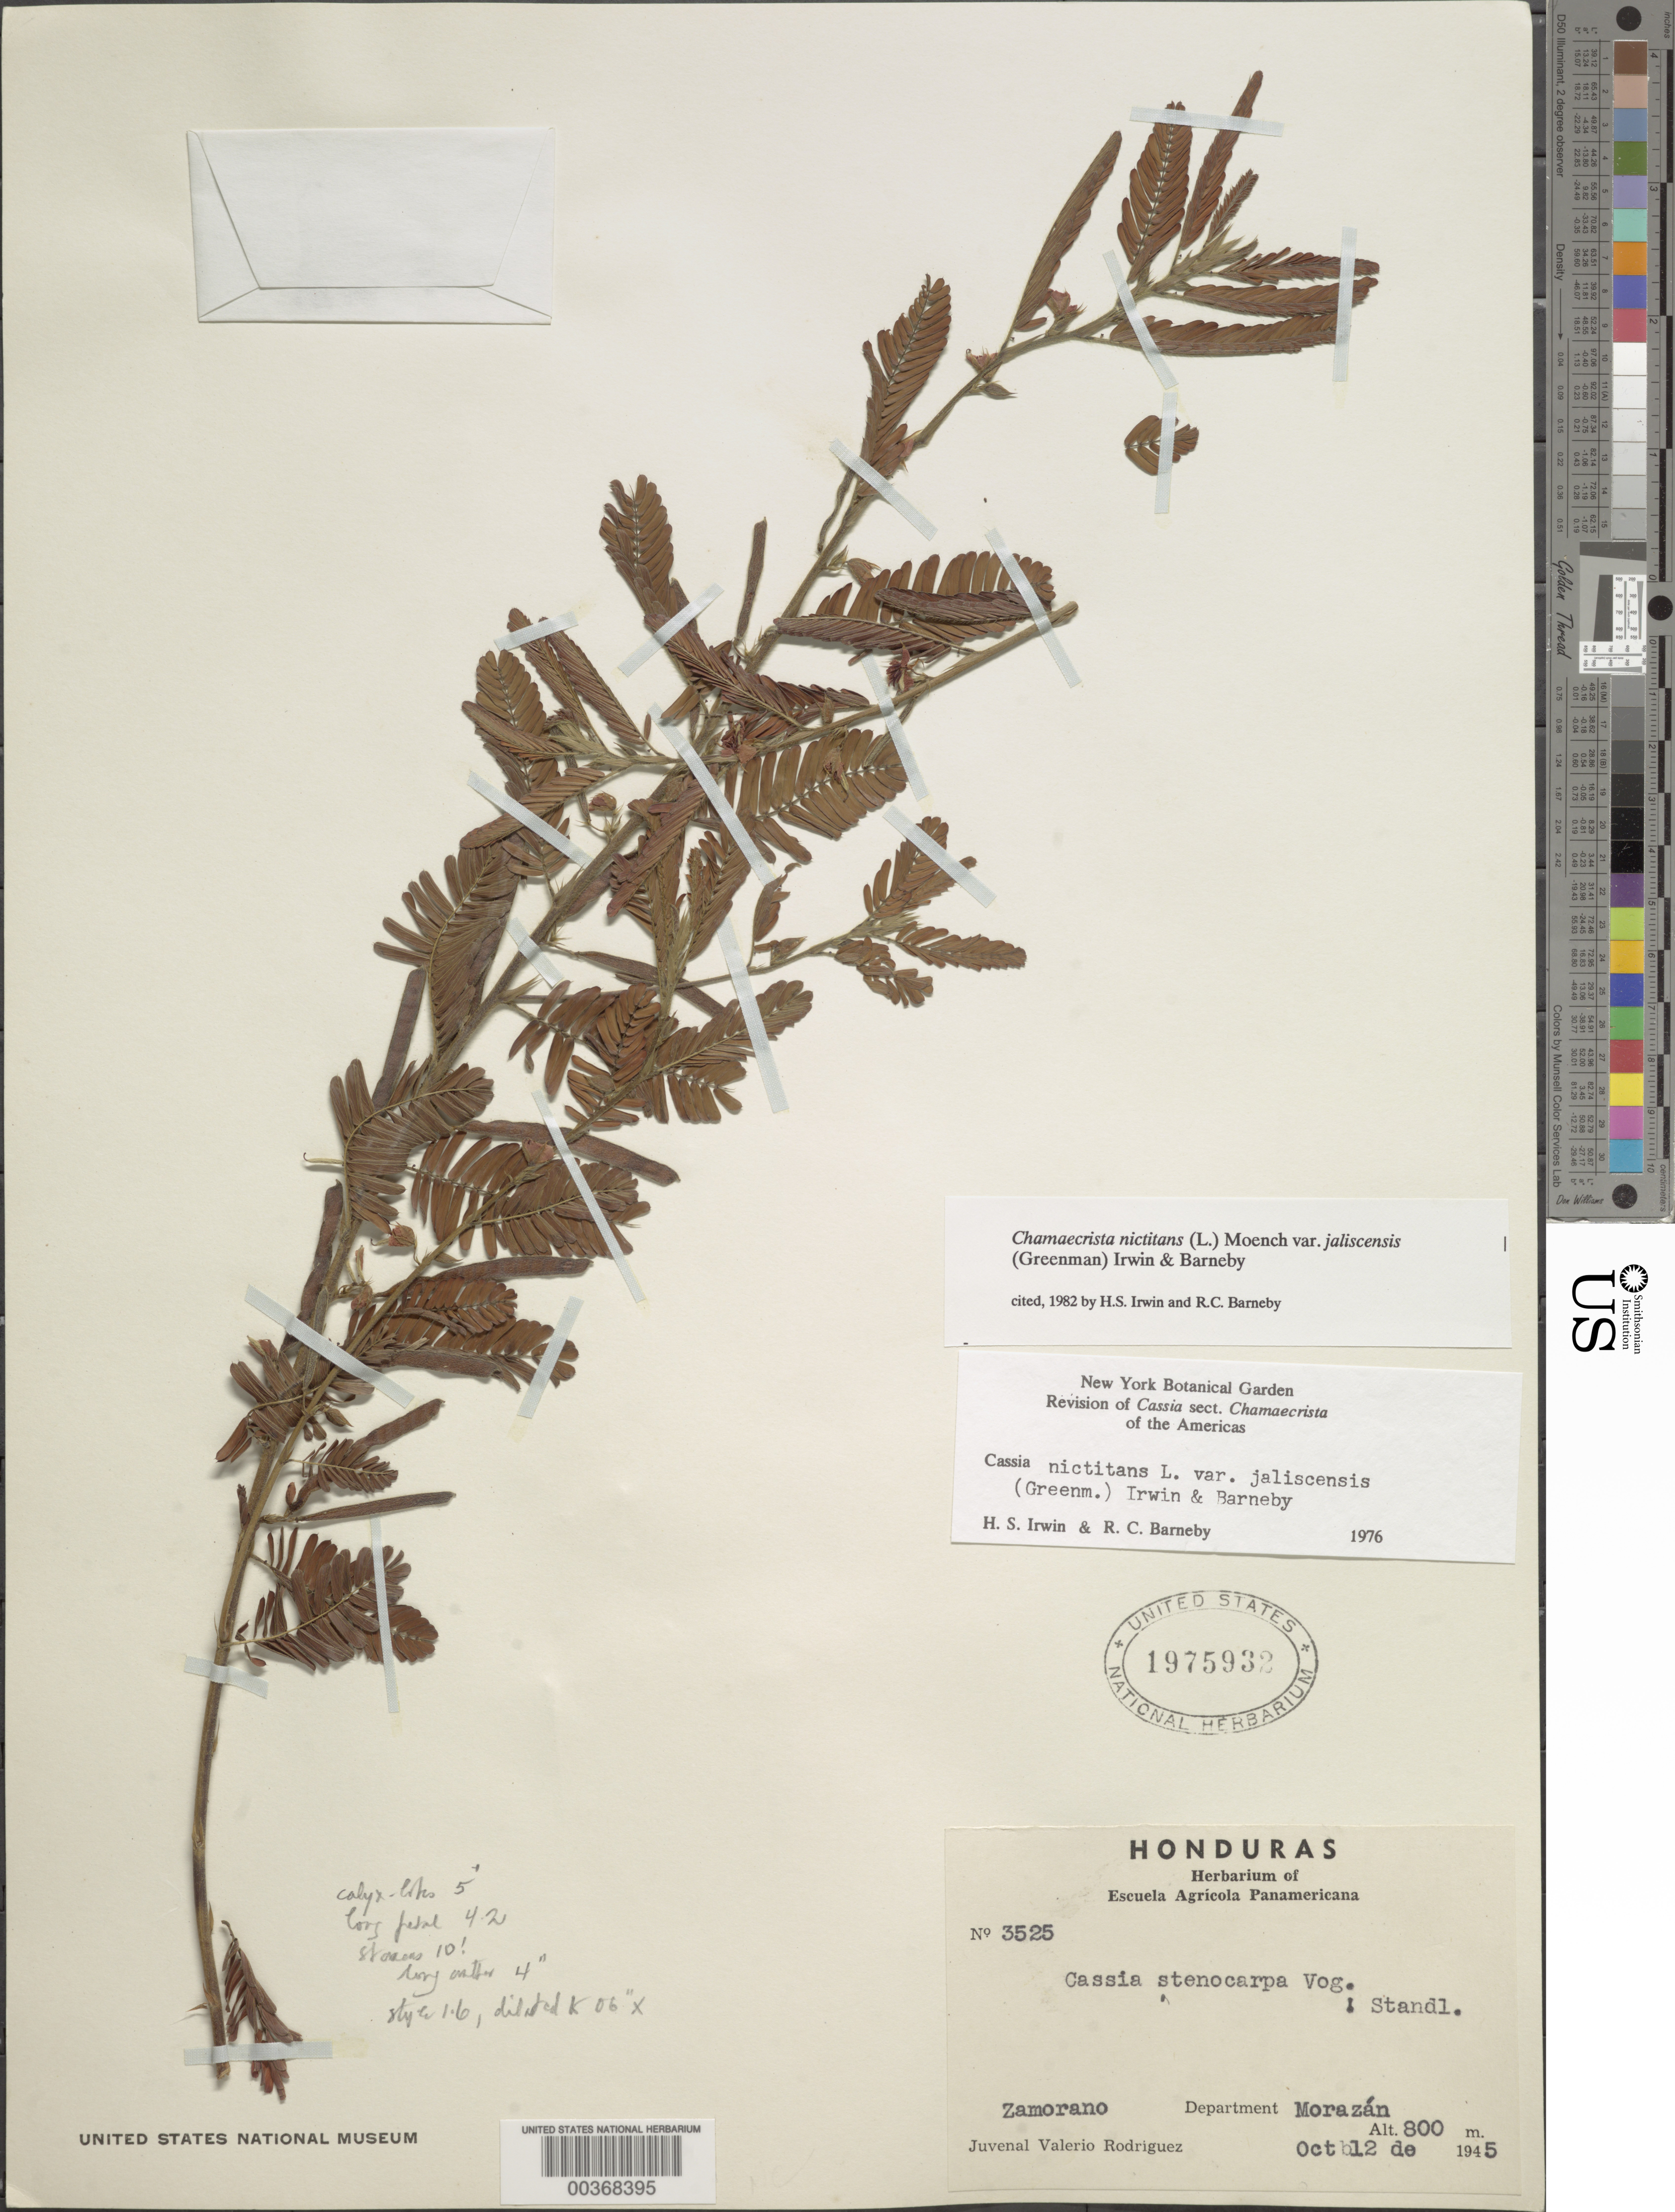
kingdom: Plantae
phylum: Tracheophyta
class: Magnoliopsida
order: Fabales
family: Fabaceae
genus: Chamaecrista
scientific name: Chamaecrista nictitans var. jaliscensis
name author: (Greenm.) H.S. Irwin & Barneby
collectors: J. Rodriguez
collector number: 3525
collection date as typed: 12 Oct 1945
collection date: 1945-10-12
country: Honduras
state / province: Fco. Morazán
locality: Zamorano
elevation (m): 800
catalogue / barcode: US 1975932